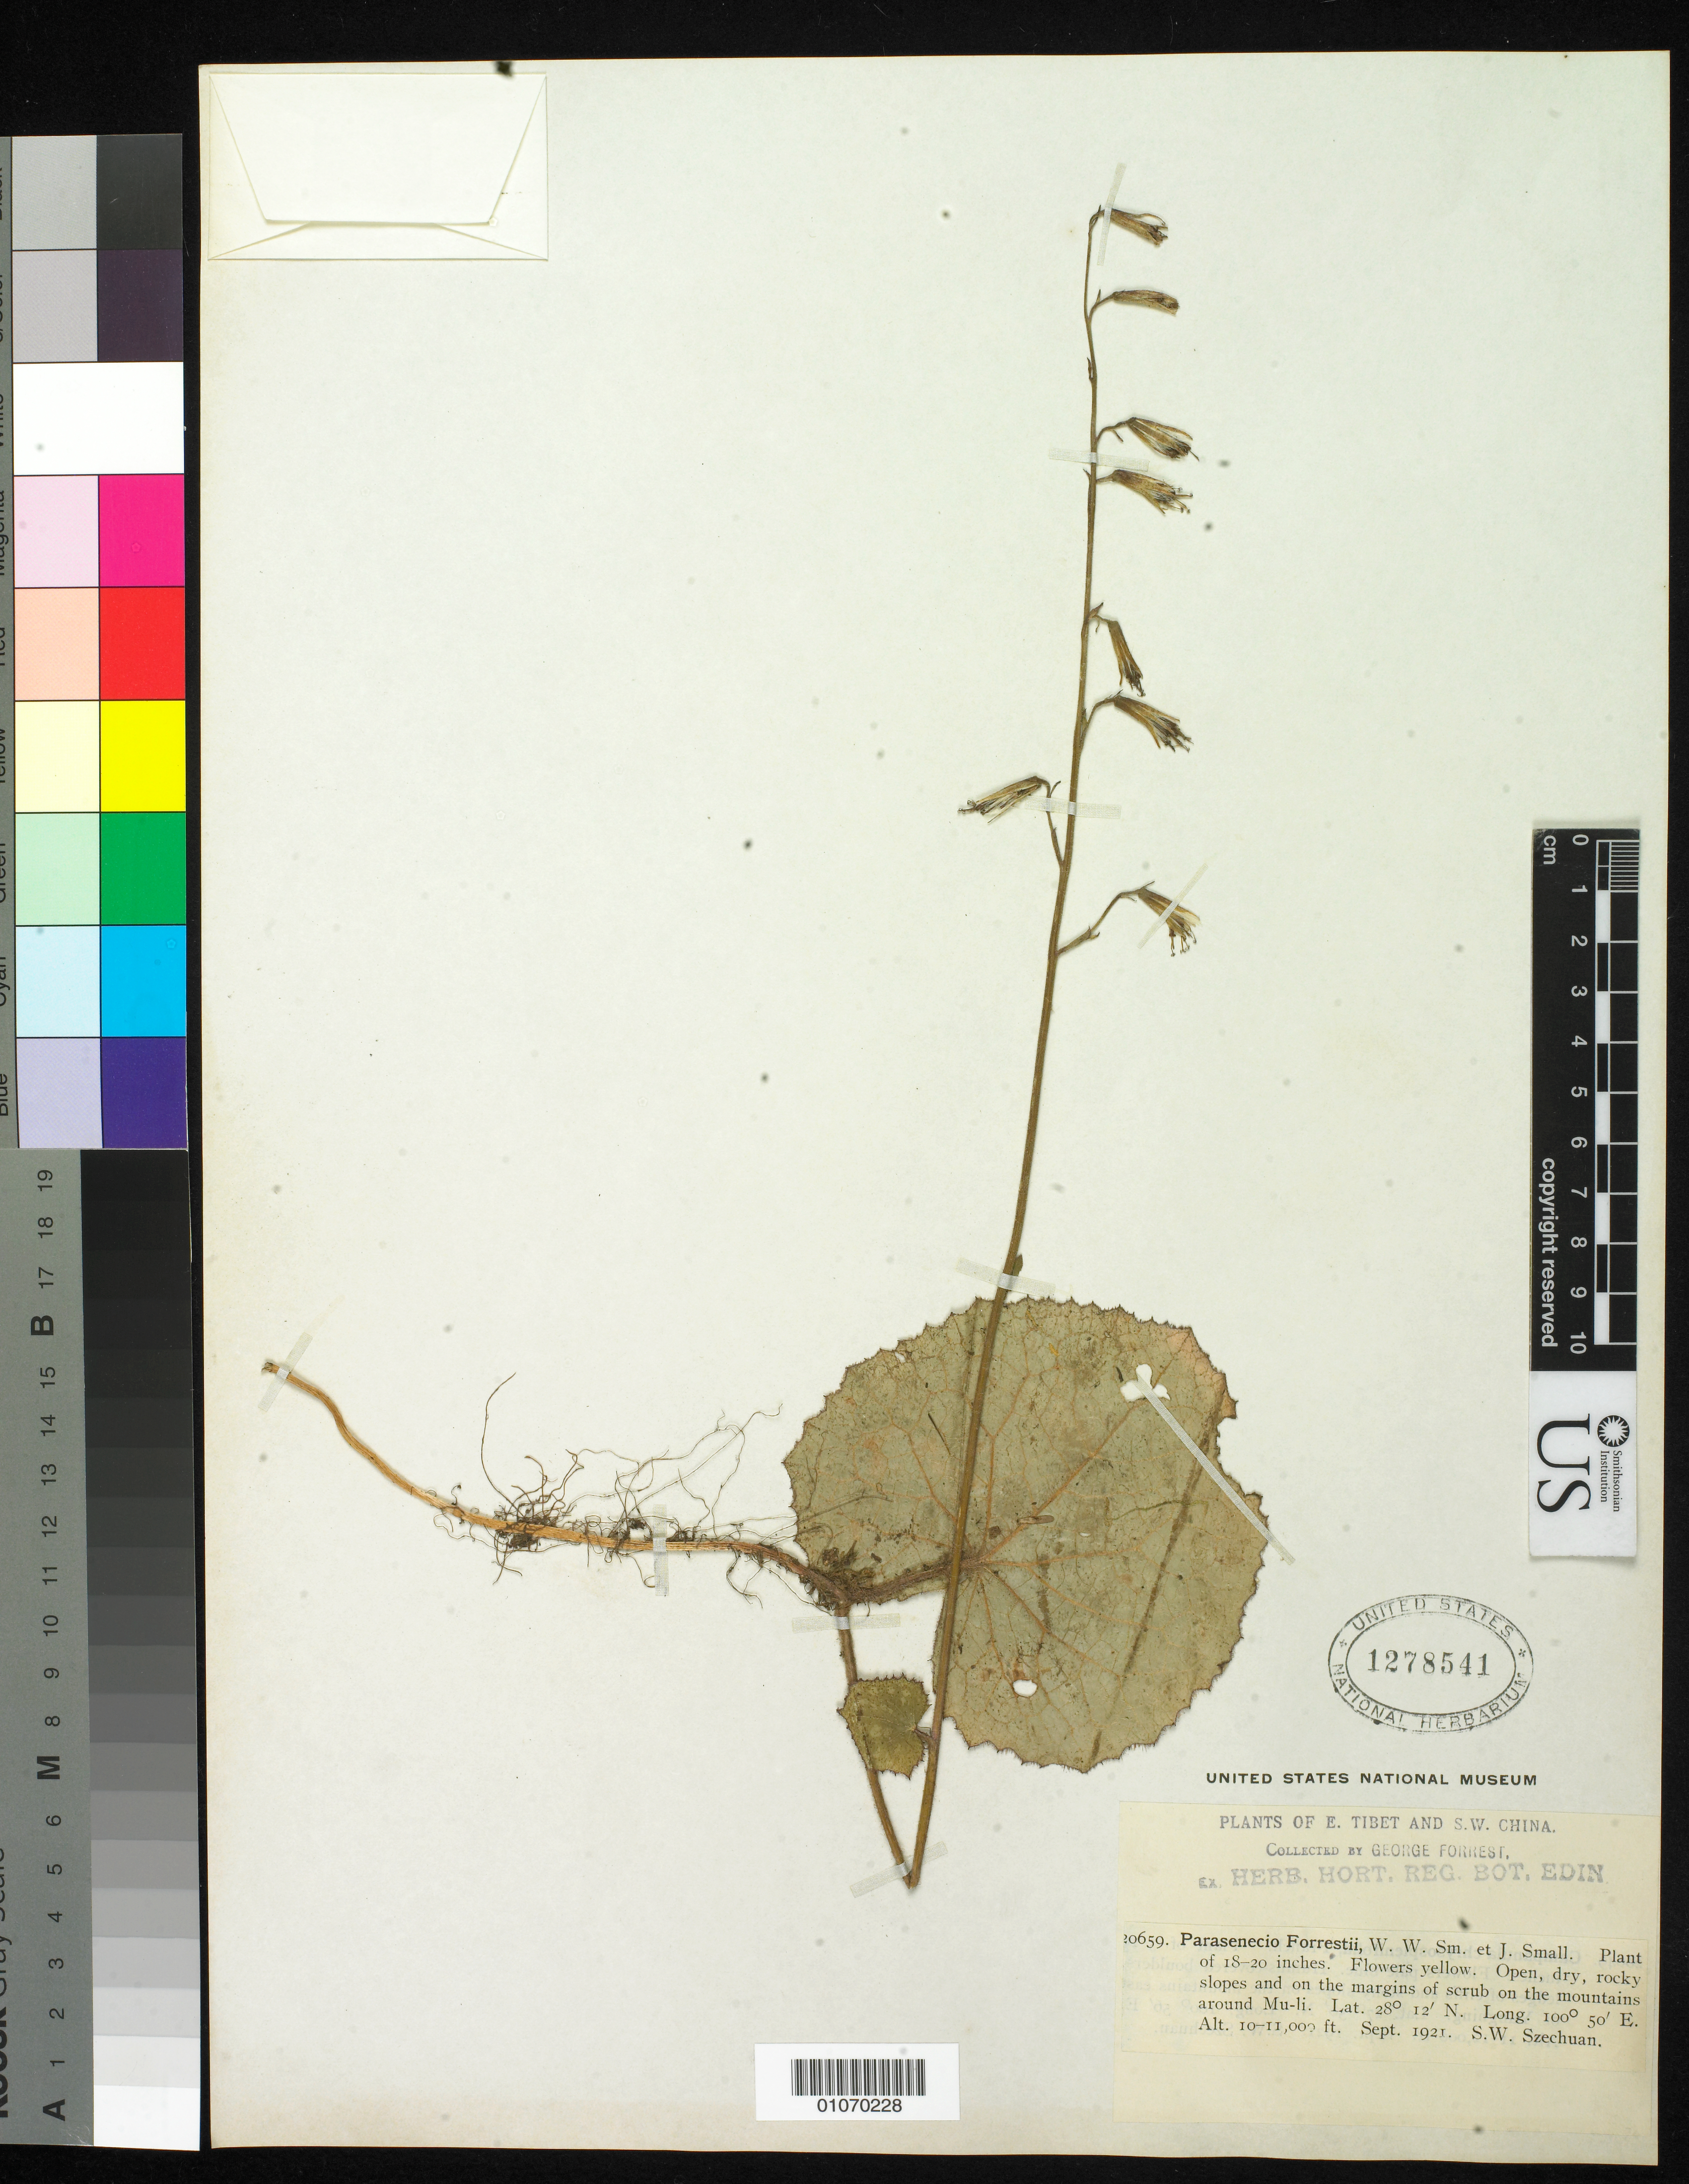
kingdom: Plantae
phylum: Tracheophyta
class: Magnoliopsida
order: Asterales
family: Asteraceae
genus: Parasenecio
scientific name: Parasenecio forrestii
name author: W.W. Sm. & Small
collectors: G. Forrest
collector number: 20659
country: China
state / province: Sichuan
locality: On mountains around Mu-li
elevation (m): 3048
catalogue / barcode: US 1278541